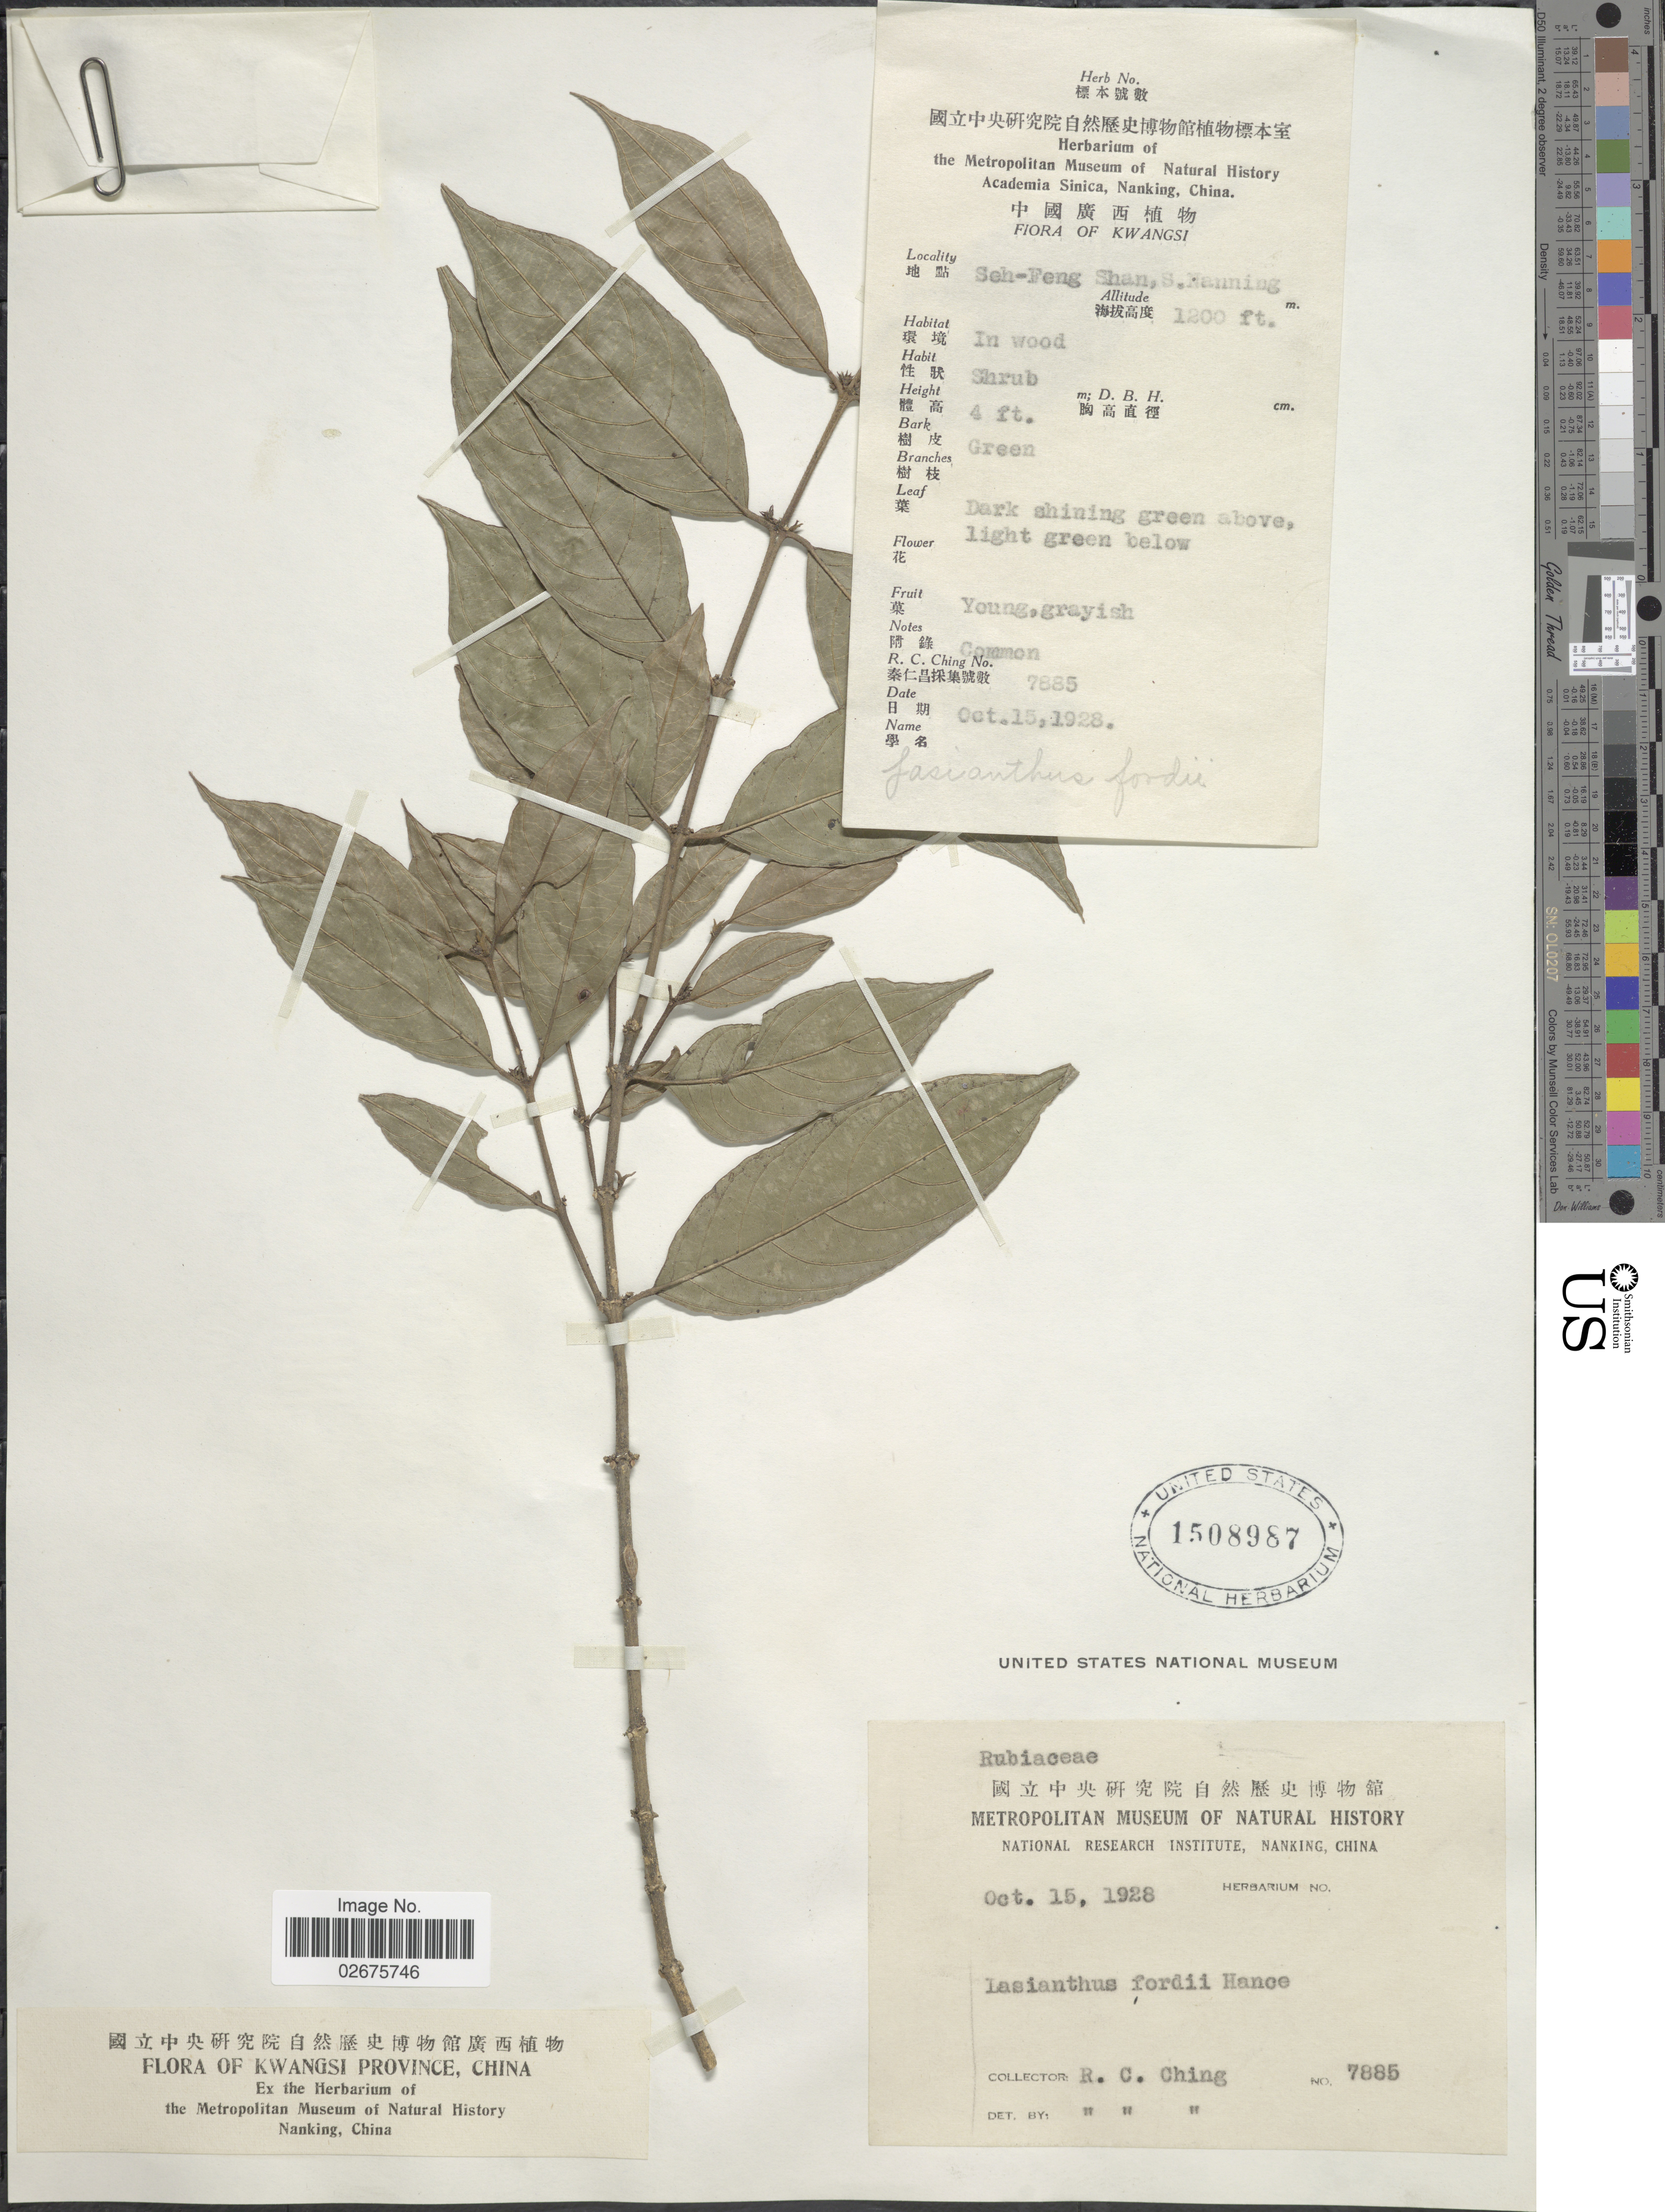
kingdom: Plantae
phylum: Tracheophyta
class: Magnoliopsida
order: Gentianales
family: Rubiaceae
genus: Lasianthus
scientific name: Lasianthus fordii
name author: Hance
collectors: R. C. Ching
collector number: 7885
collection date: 1928-10-15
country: China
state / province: Guangxi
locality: Kwansgi Province, Seh-Feng Shan, S. Manning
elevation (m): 366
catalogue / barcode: US 1508987